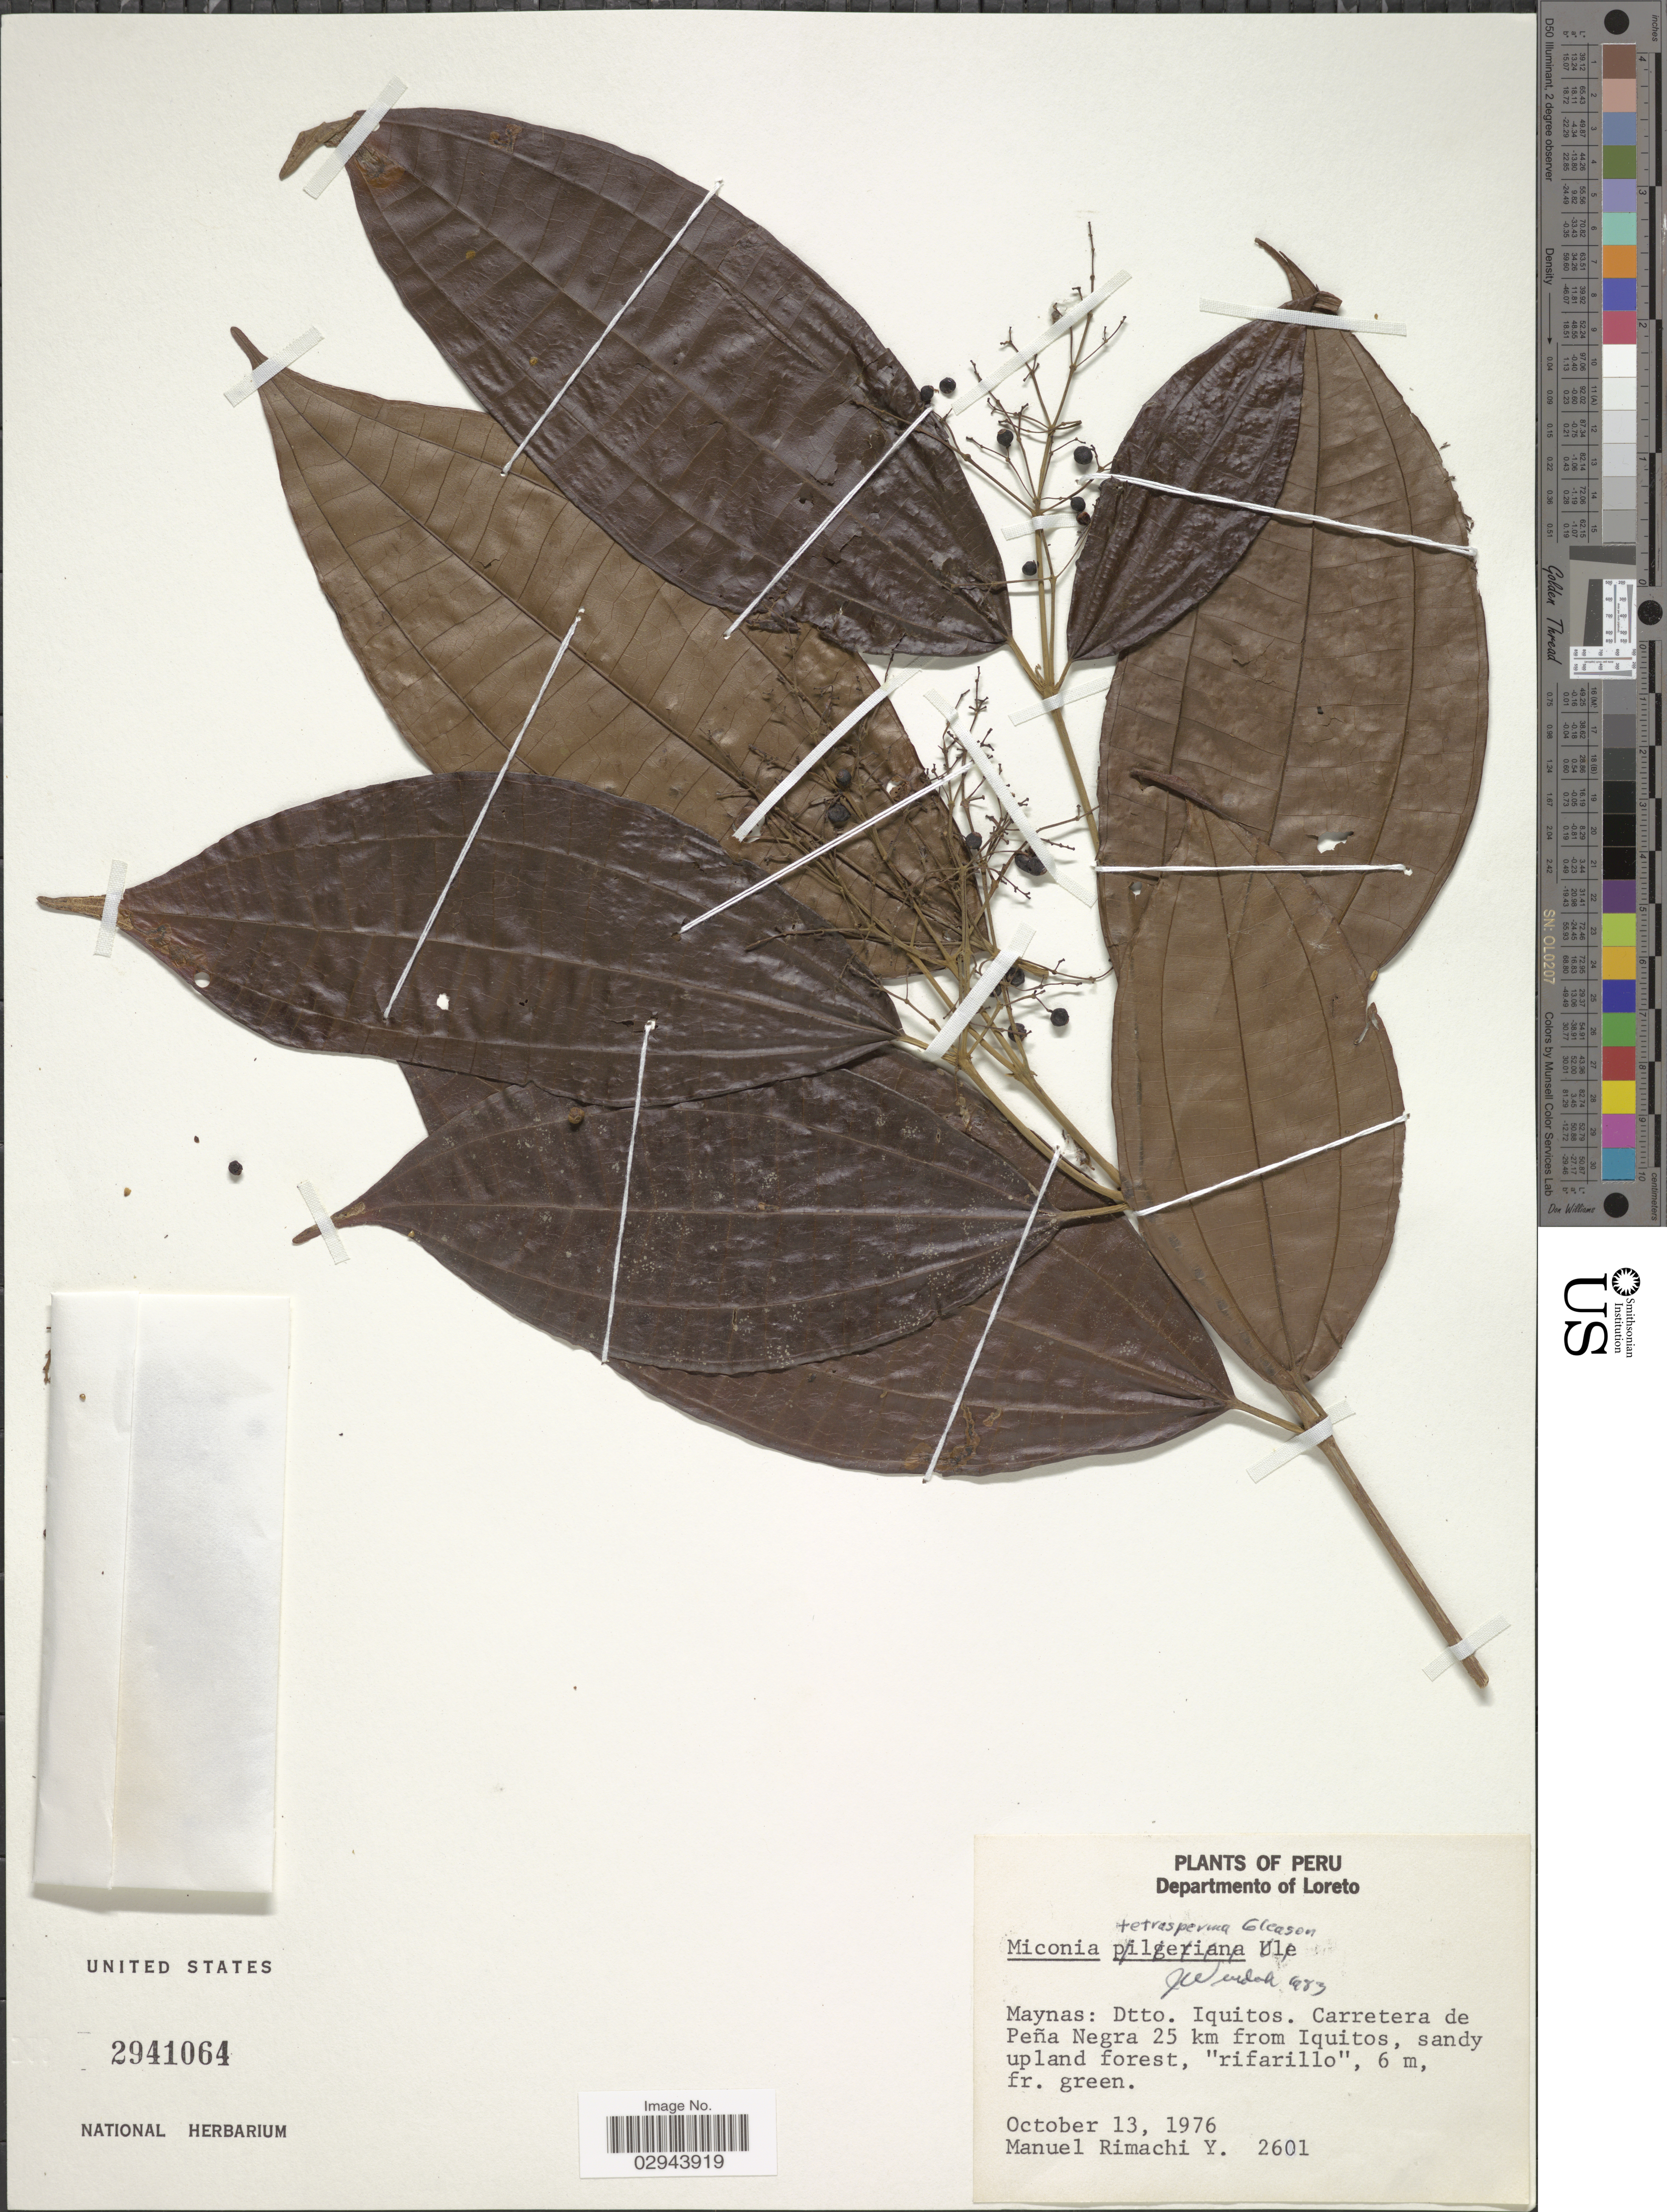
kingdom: Plantae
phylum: Tracheophyta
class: Magnoliopsida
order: Myrtales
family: Melastomataceae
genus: Miconia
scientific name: Miconia tetrasperma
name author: Gleason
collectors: M. Rimachi Y.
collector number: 2601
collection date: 1976-10-13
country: Peru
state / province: Loreto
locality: Departmento of Loreto, Maynas, Dtto. Iquitos, Carretera de Peña Negra 25 km from Iquitos.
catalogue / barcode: US 2941064